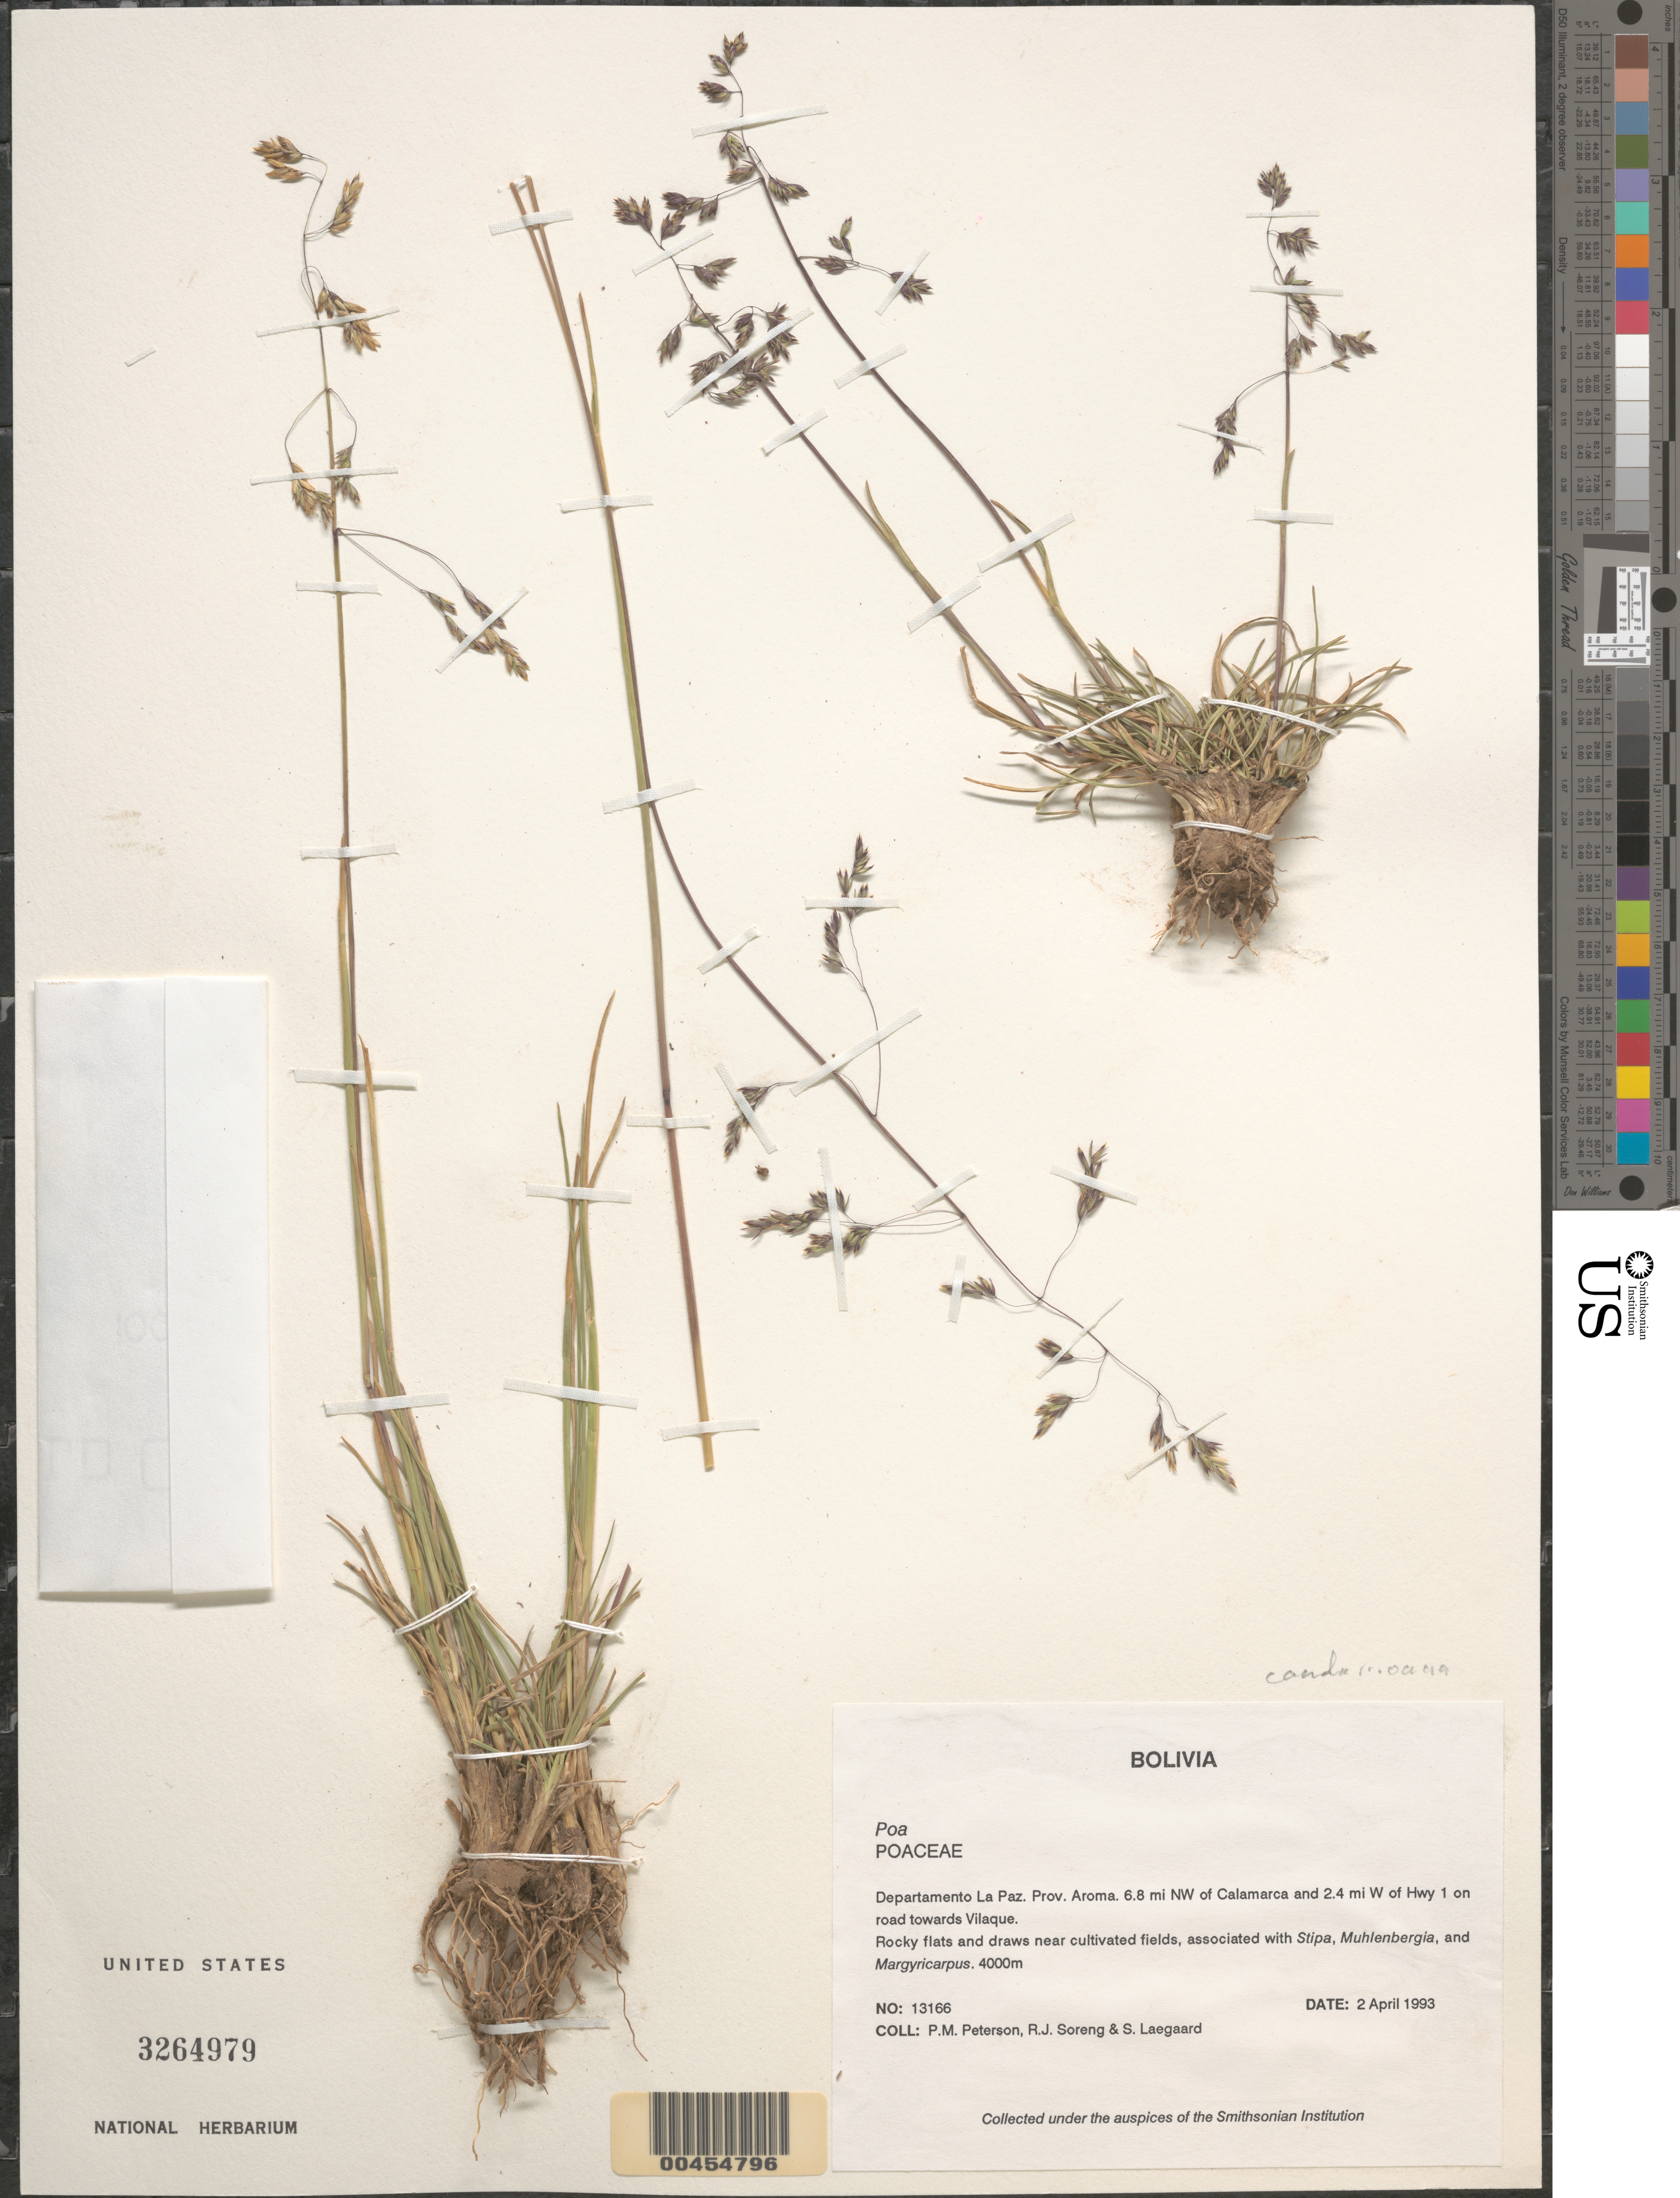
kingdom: Plantae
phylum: Tracheophyta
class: Liliopsida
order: Poales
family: Poaceae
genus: Poa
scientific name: Poa candamoana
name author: Pilg.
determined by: Soreng, Robert J., Research Associate (BOT), Smithsonian Institution - National Museum of Natural History (UNITED STATES)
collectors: P. M. Peterson, R. J. Soreng & S. Lægaard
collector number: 13166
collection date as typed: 02 Apr 1993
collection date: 1993-04-02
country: Bolivia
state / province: La Paz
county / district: Aroma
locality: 6.8 mi NW of Calamarca and 2.4 mi W of Hwy 1 on road towards Vilaque.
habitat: Rocky flats and draws near cultivated fields, associated with Stipa, Muhlenbergia, and Margyricarpus.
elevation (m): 4000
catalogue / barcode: US 3264979